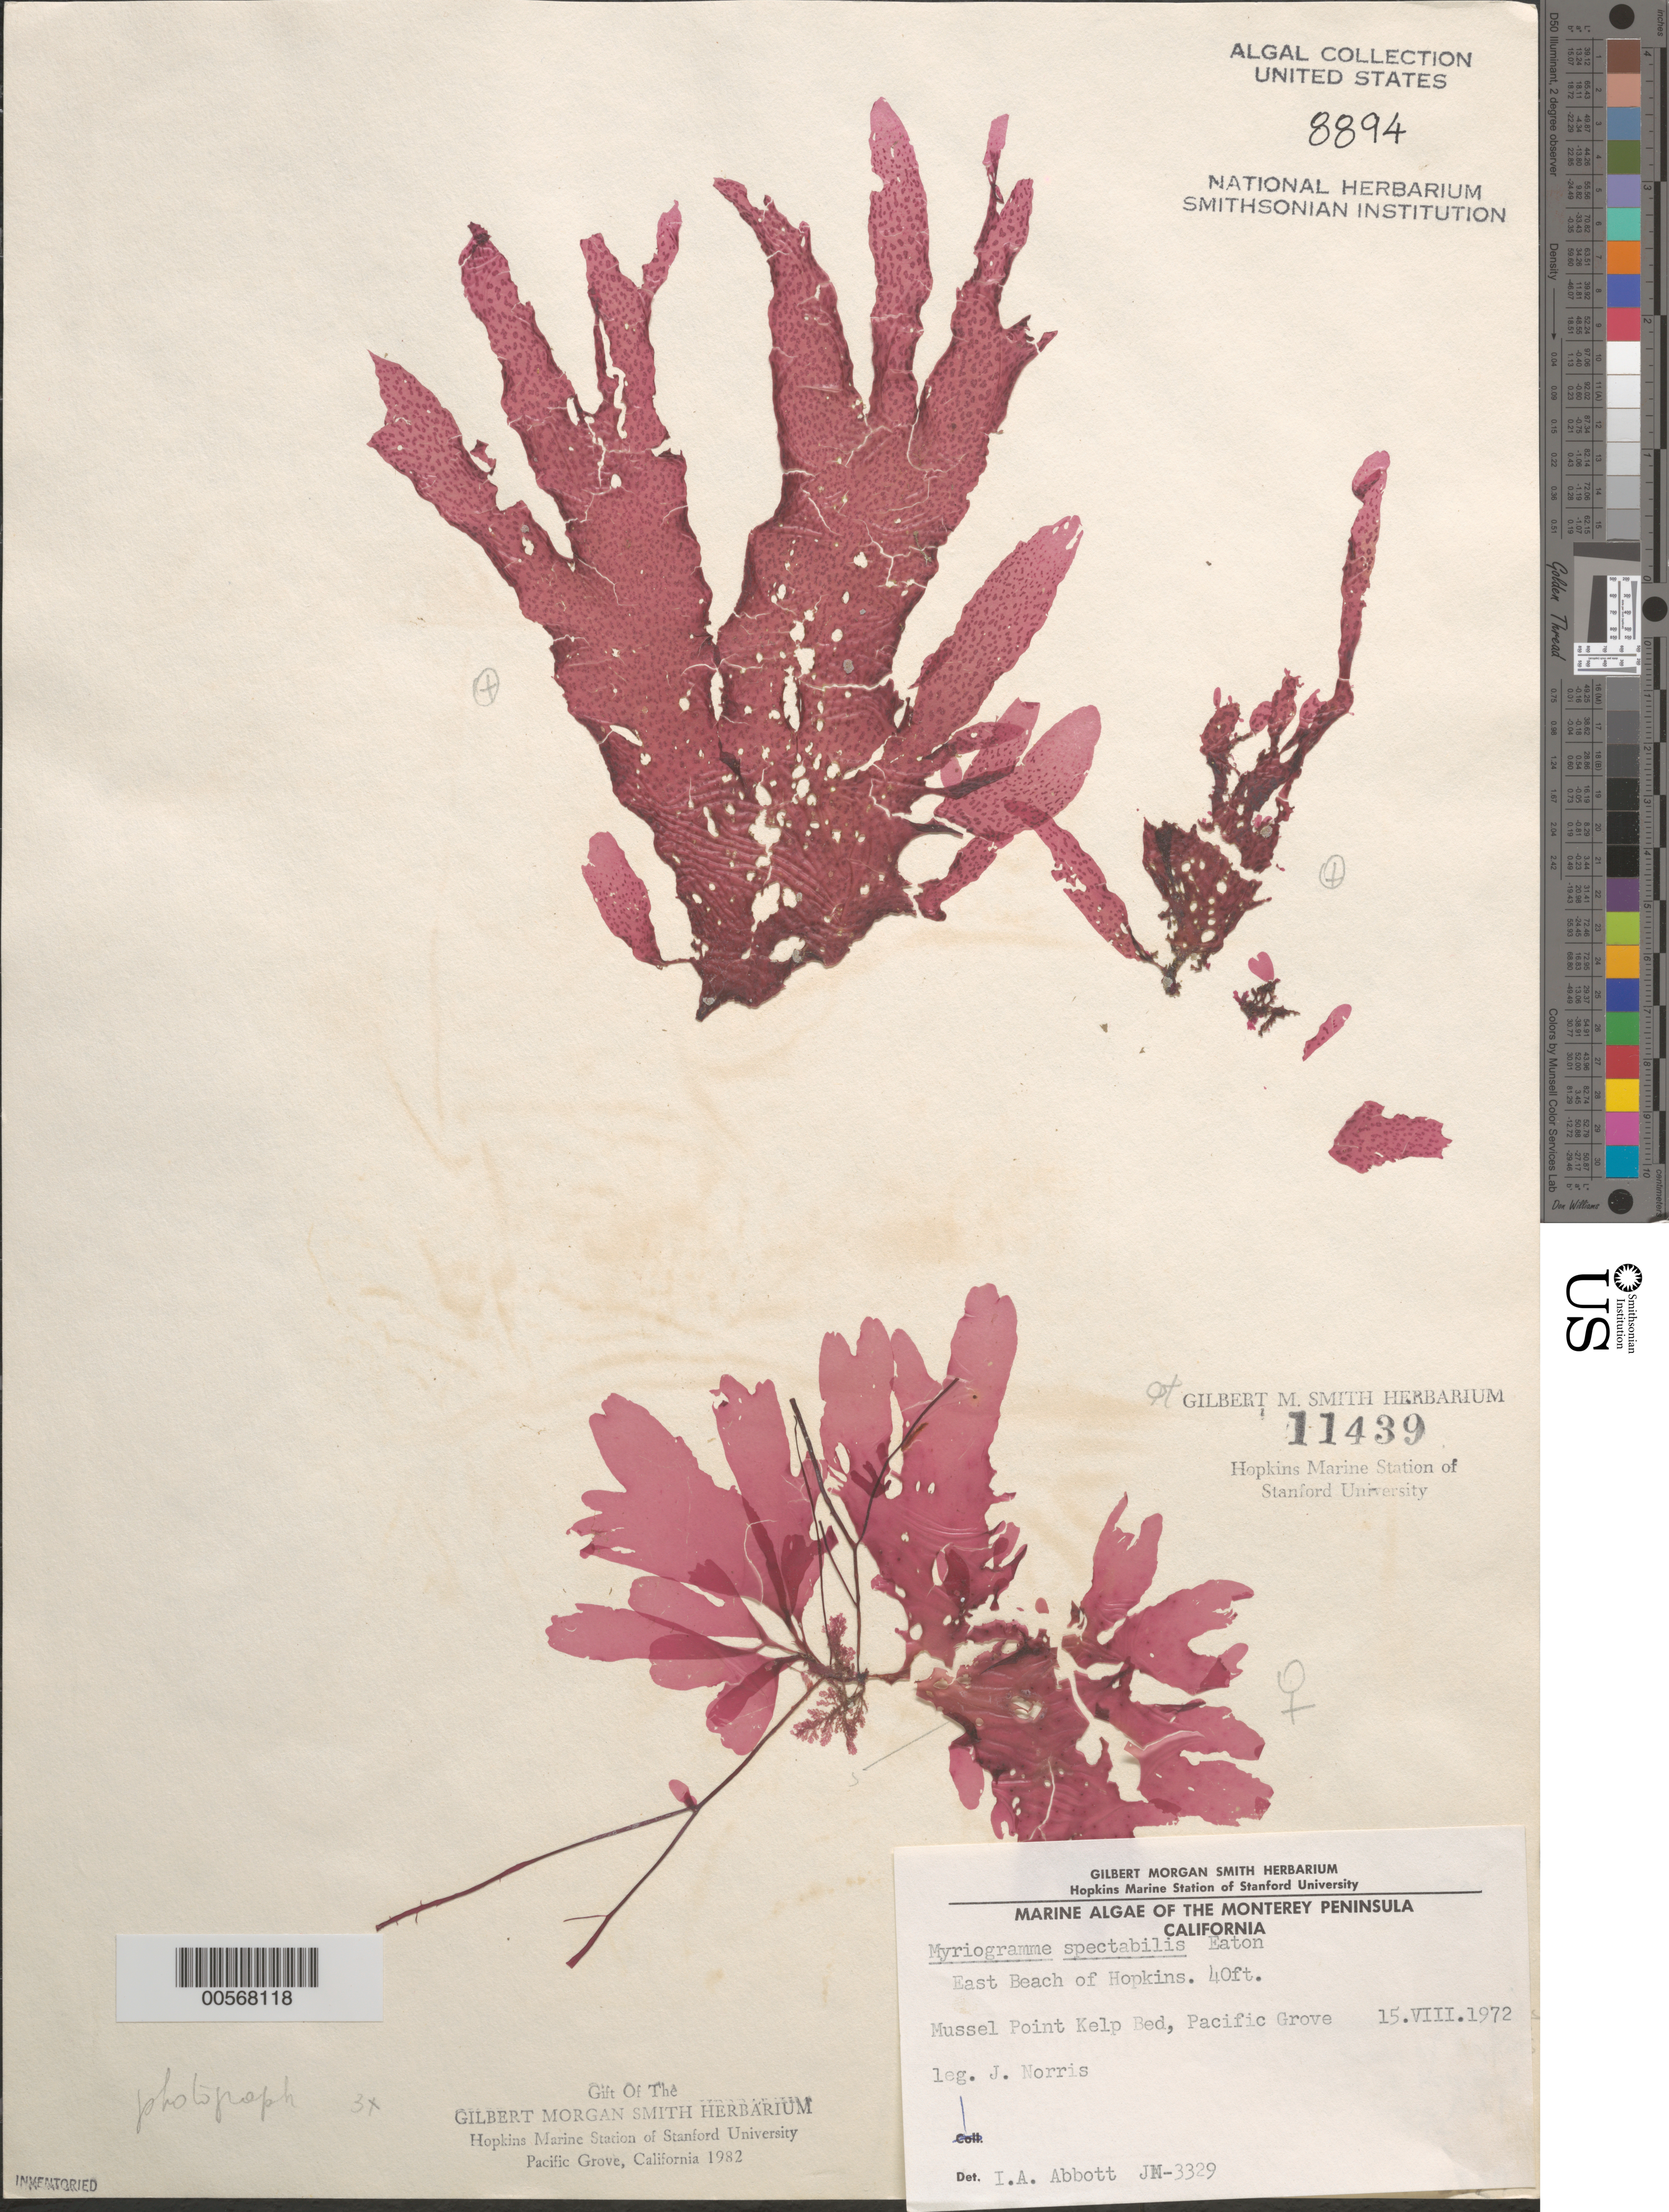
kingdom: Plantae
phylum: Rhodophyta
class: Florideophyceae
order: Ceramiales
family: Delesseriaceae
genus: Myriogramme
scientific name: Myriogramme spectabilis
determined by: Abbott, Isabella A.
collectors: J. N. Norris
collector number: JN-3329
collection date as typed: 15 Aug 1972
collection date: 1972-08-15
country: United States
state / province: California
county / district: Monterey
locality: Pacific Grove, Mussel Point, East Beach, Hopkins Marine Station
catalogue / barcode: US 8894